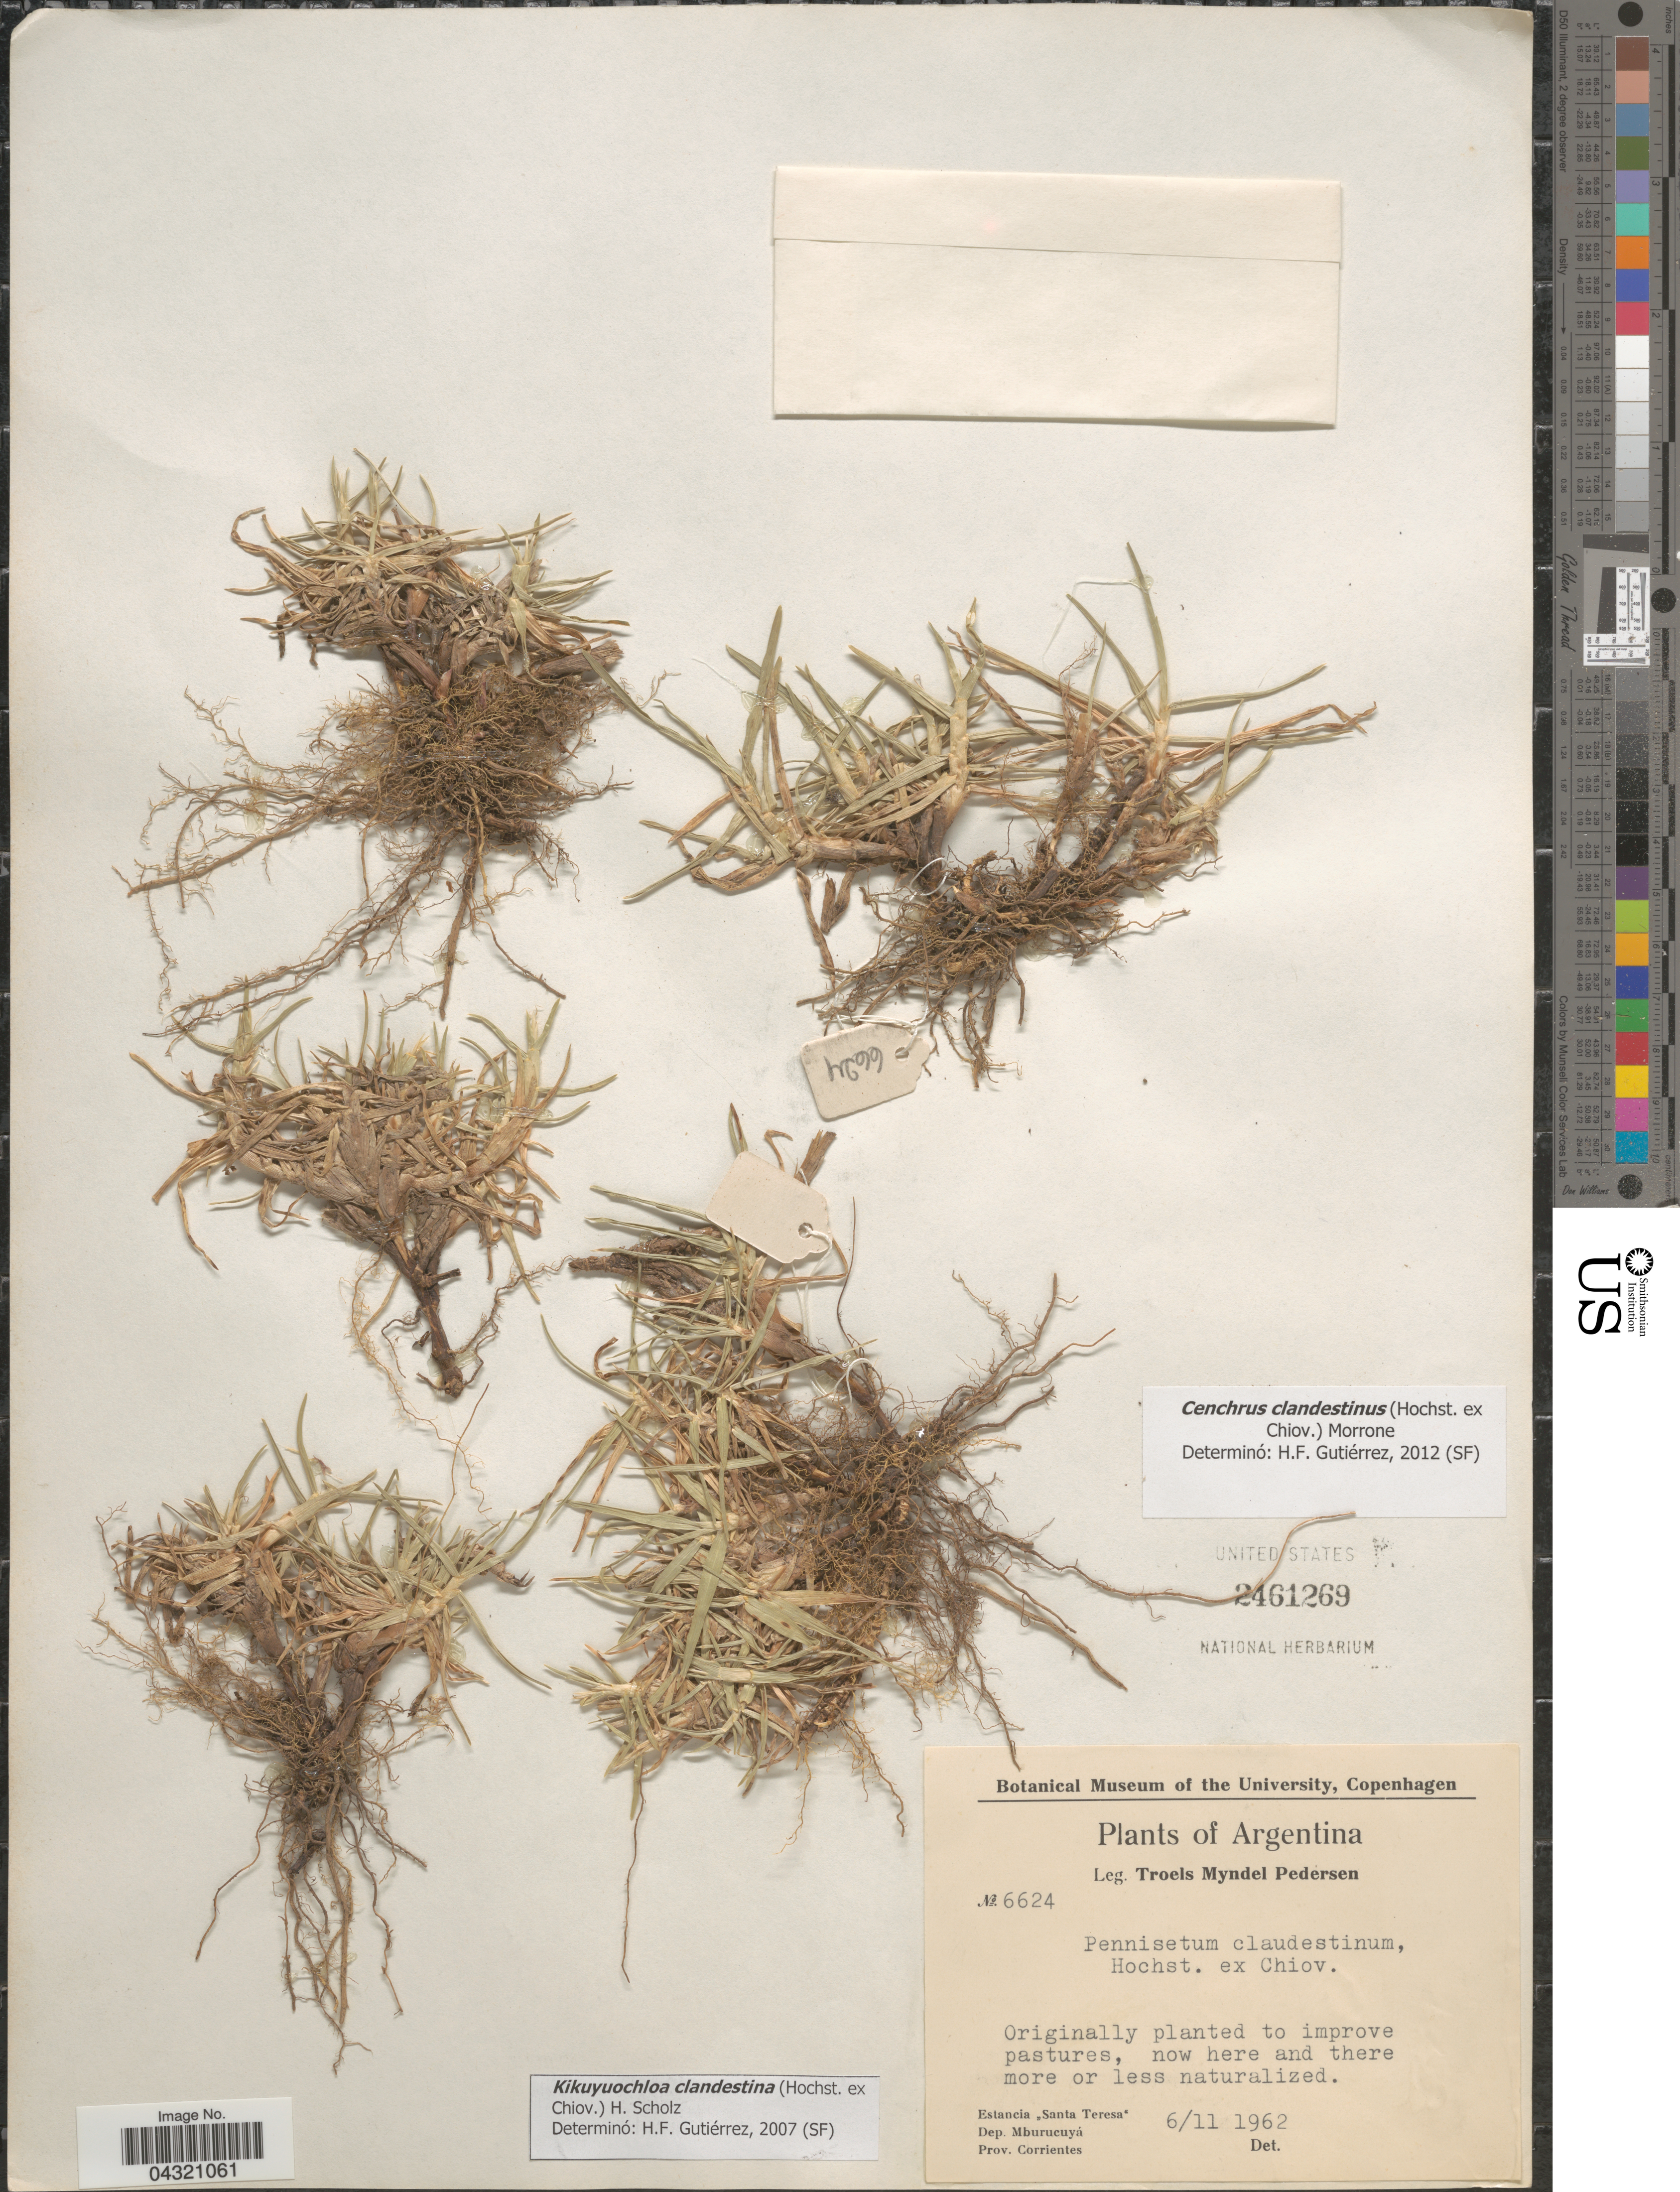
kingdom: Plantae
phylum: Tracheophyta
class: Liliopsida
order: Poales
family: Poaceae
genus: Cenchrus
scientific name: Cenchrus clandestinus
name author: (Hochst. & Chiov.) Morrone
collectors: T. Pederson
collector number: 6624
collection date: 1962-11-06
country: Argentina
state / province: Corrientes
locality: Estancia "Santa Teresa". Dep. Mburucuyá.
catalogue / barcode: US 2461269